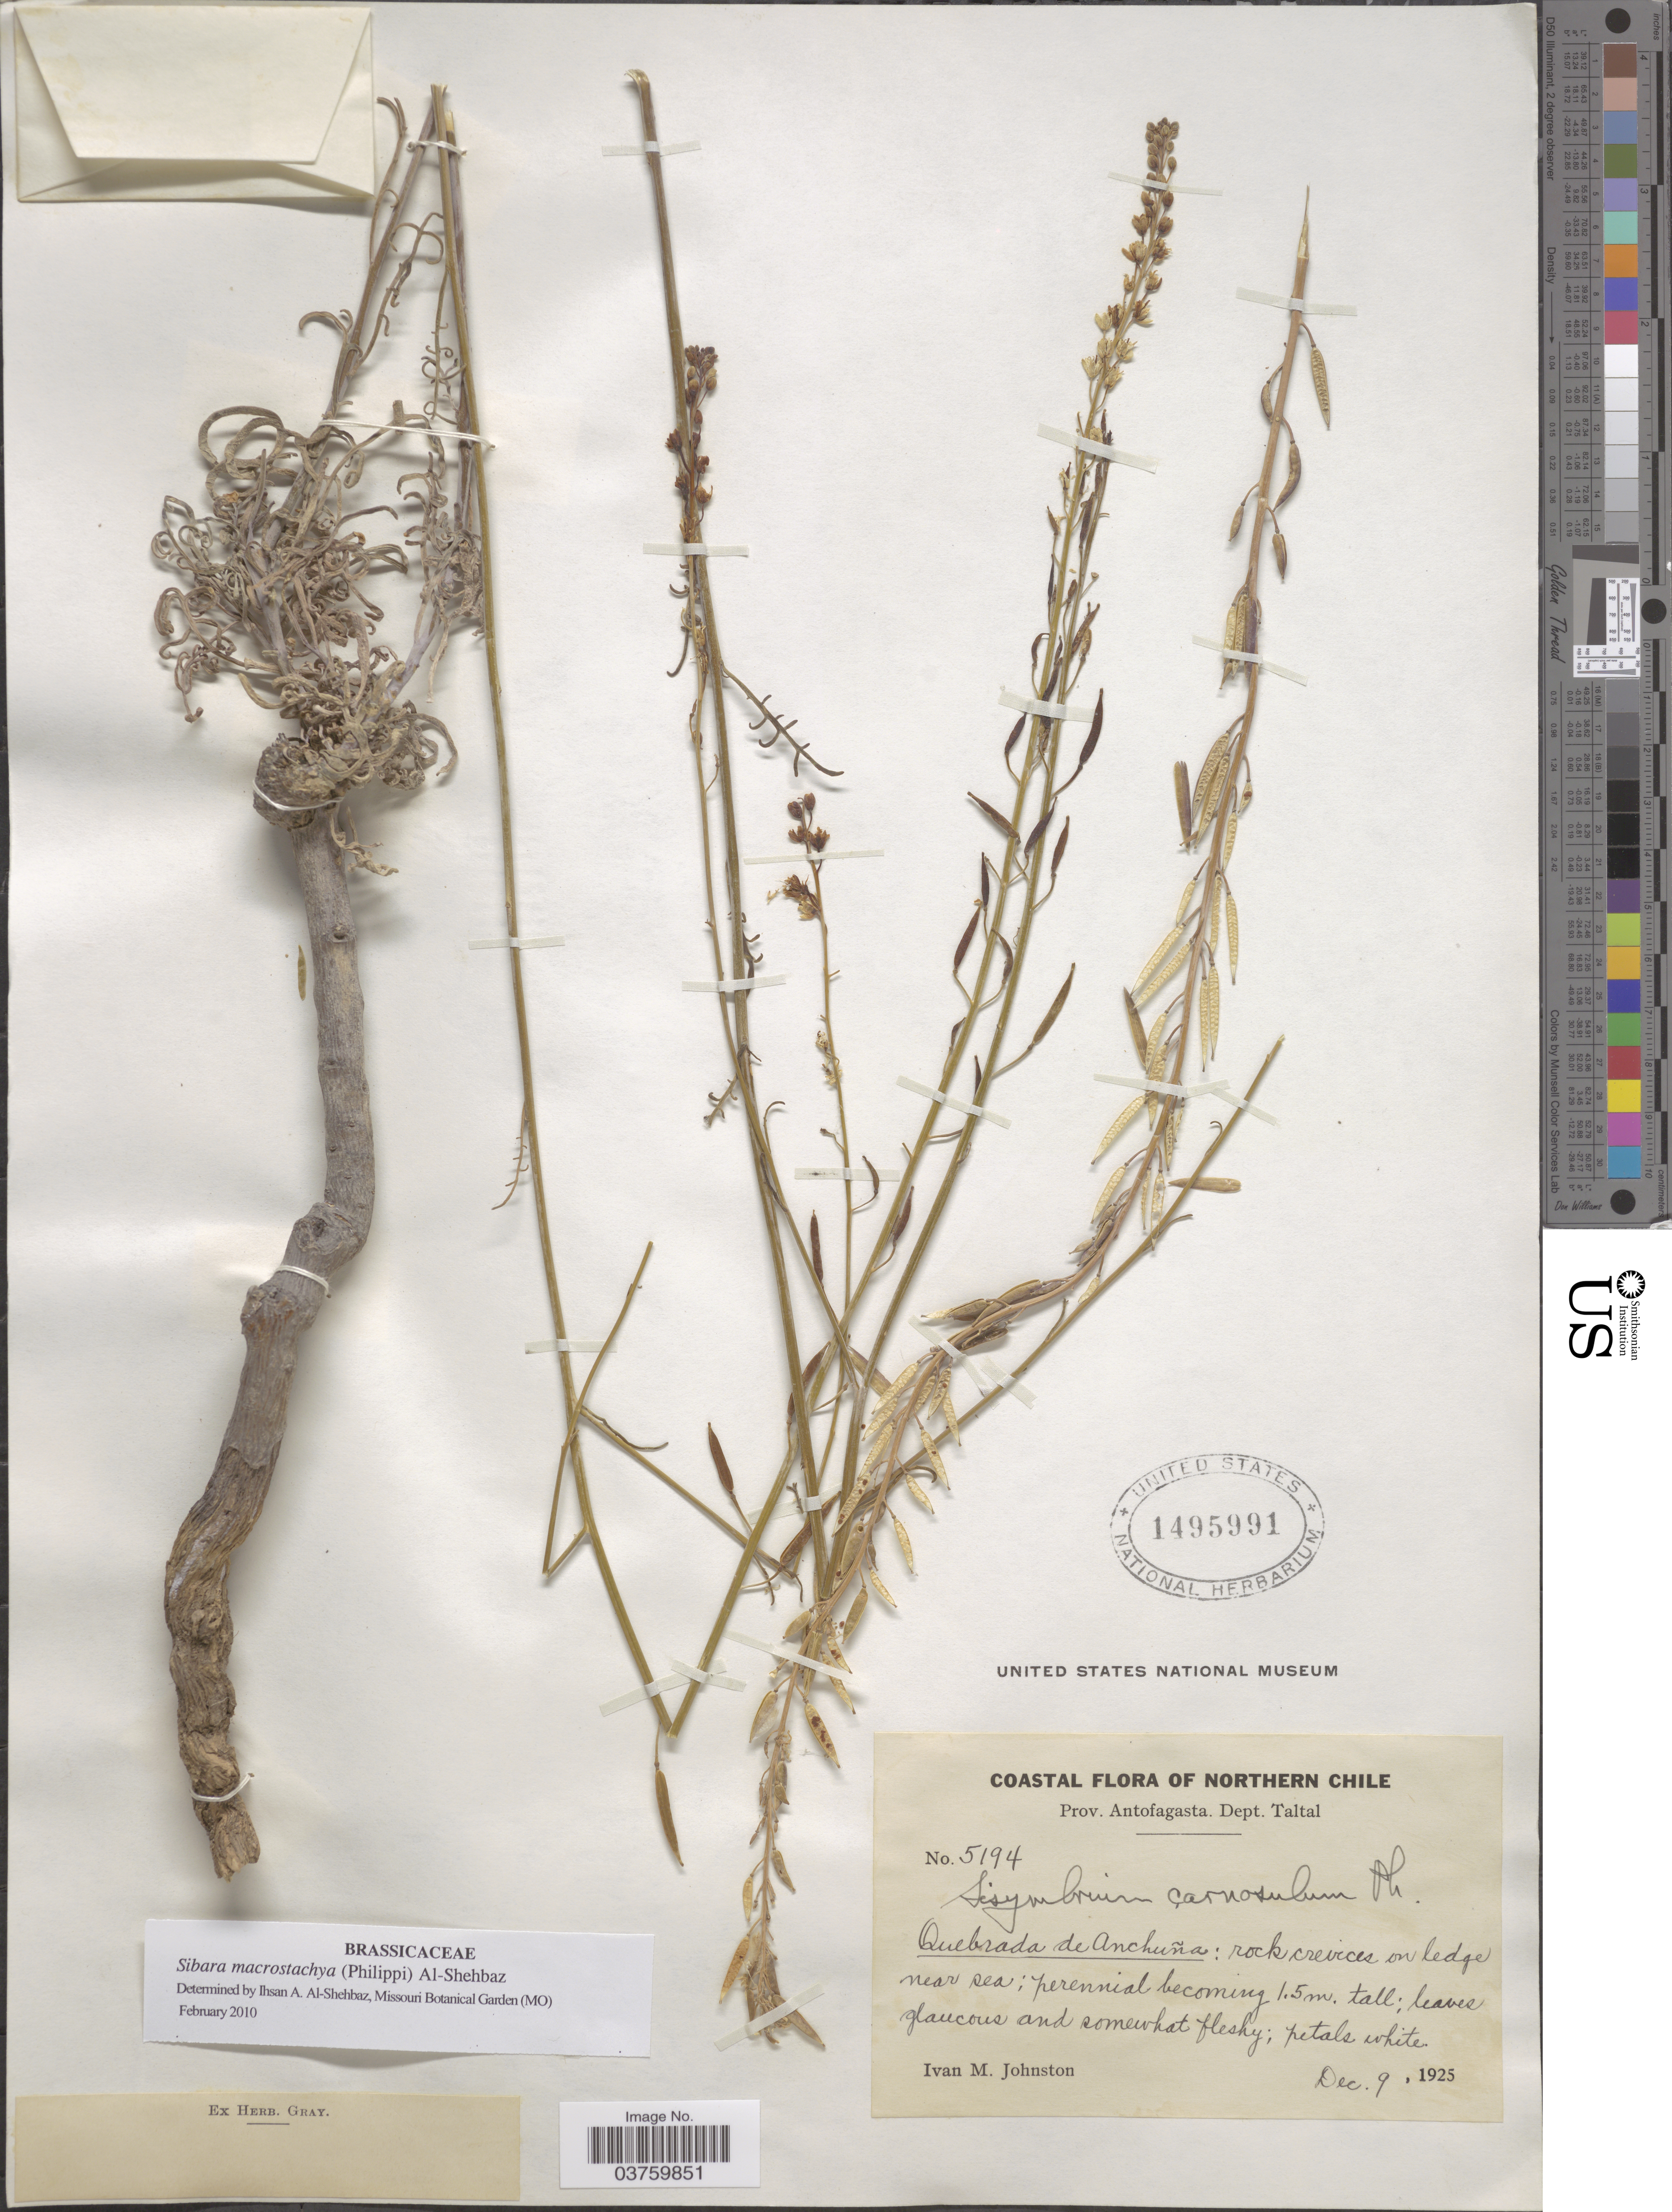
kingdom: Plantae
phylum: Tracheophyta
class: Magnoliopsida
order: Brassicales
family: Brassicaceae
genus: Sibara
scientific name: Sibara macrostachya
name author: (Phil.) Al-Shehbaz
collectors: I.M. Johnston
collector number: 5194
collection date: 1925-12-09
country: Chile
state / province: Antofagasta (II)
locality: Northern Chile. Dept. Taltal. Quebrada de Anchuña.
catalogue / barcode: US 1495991